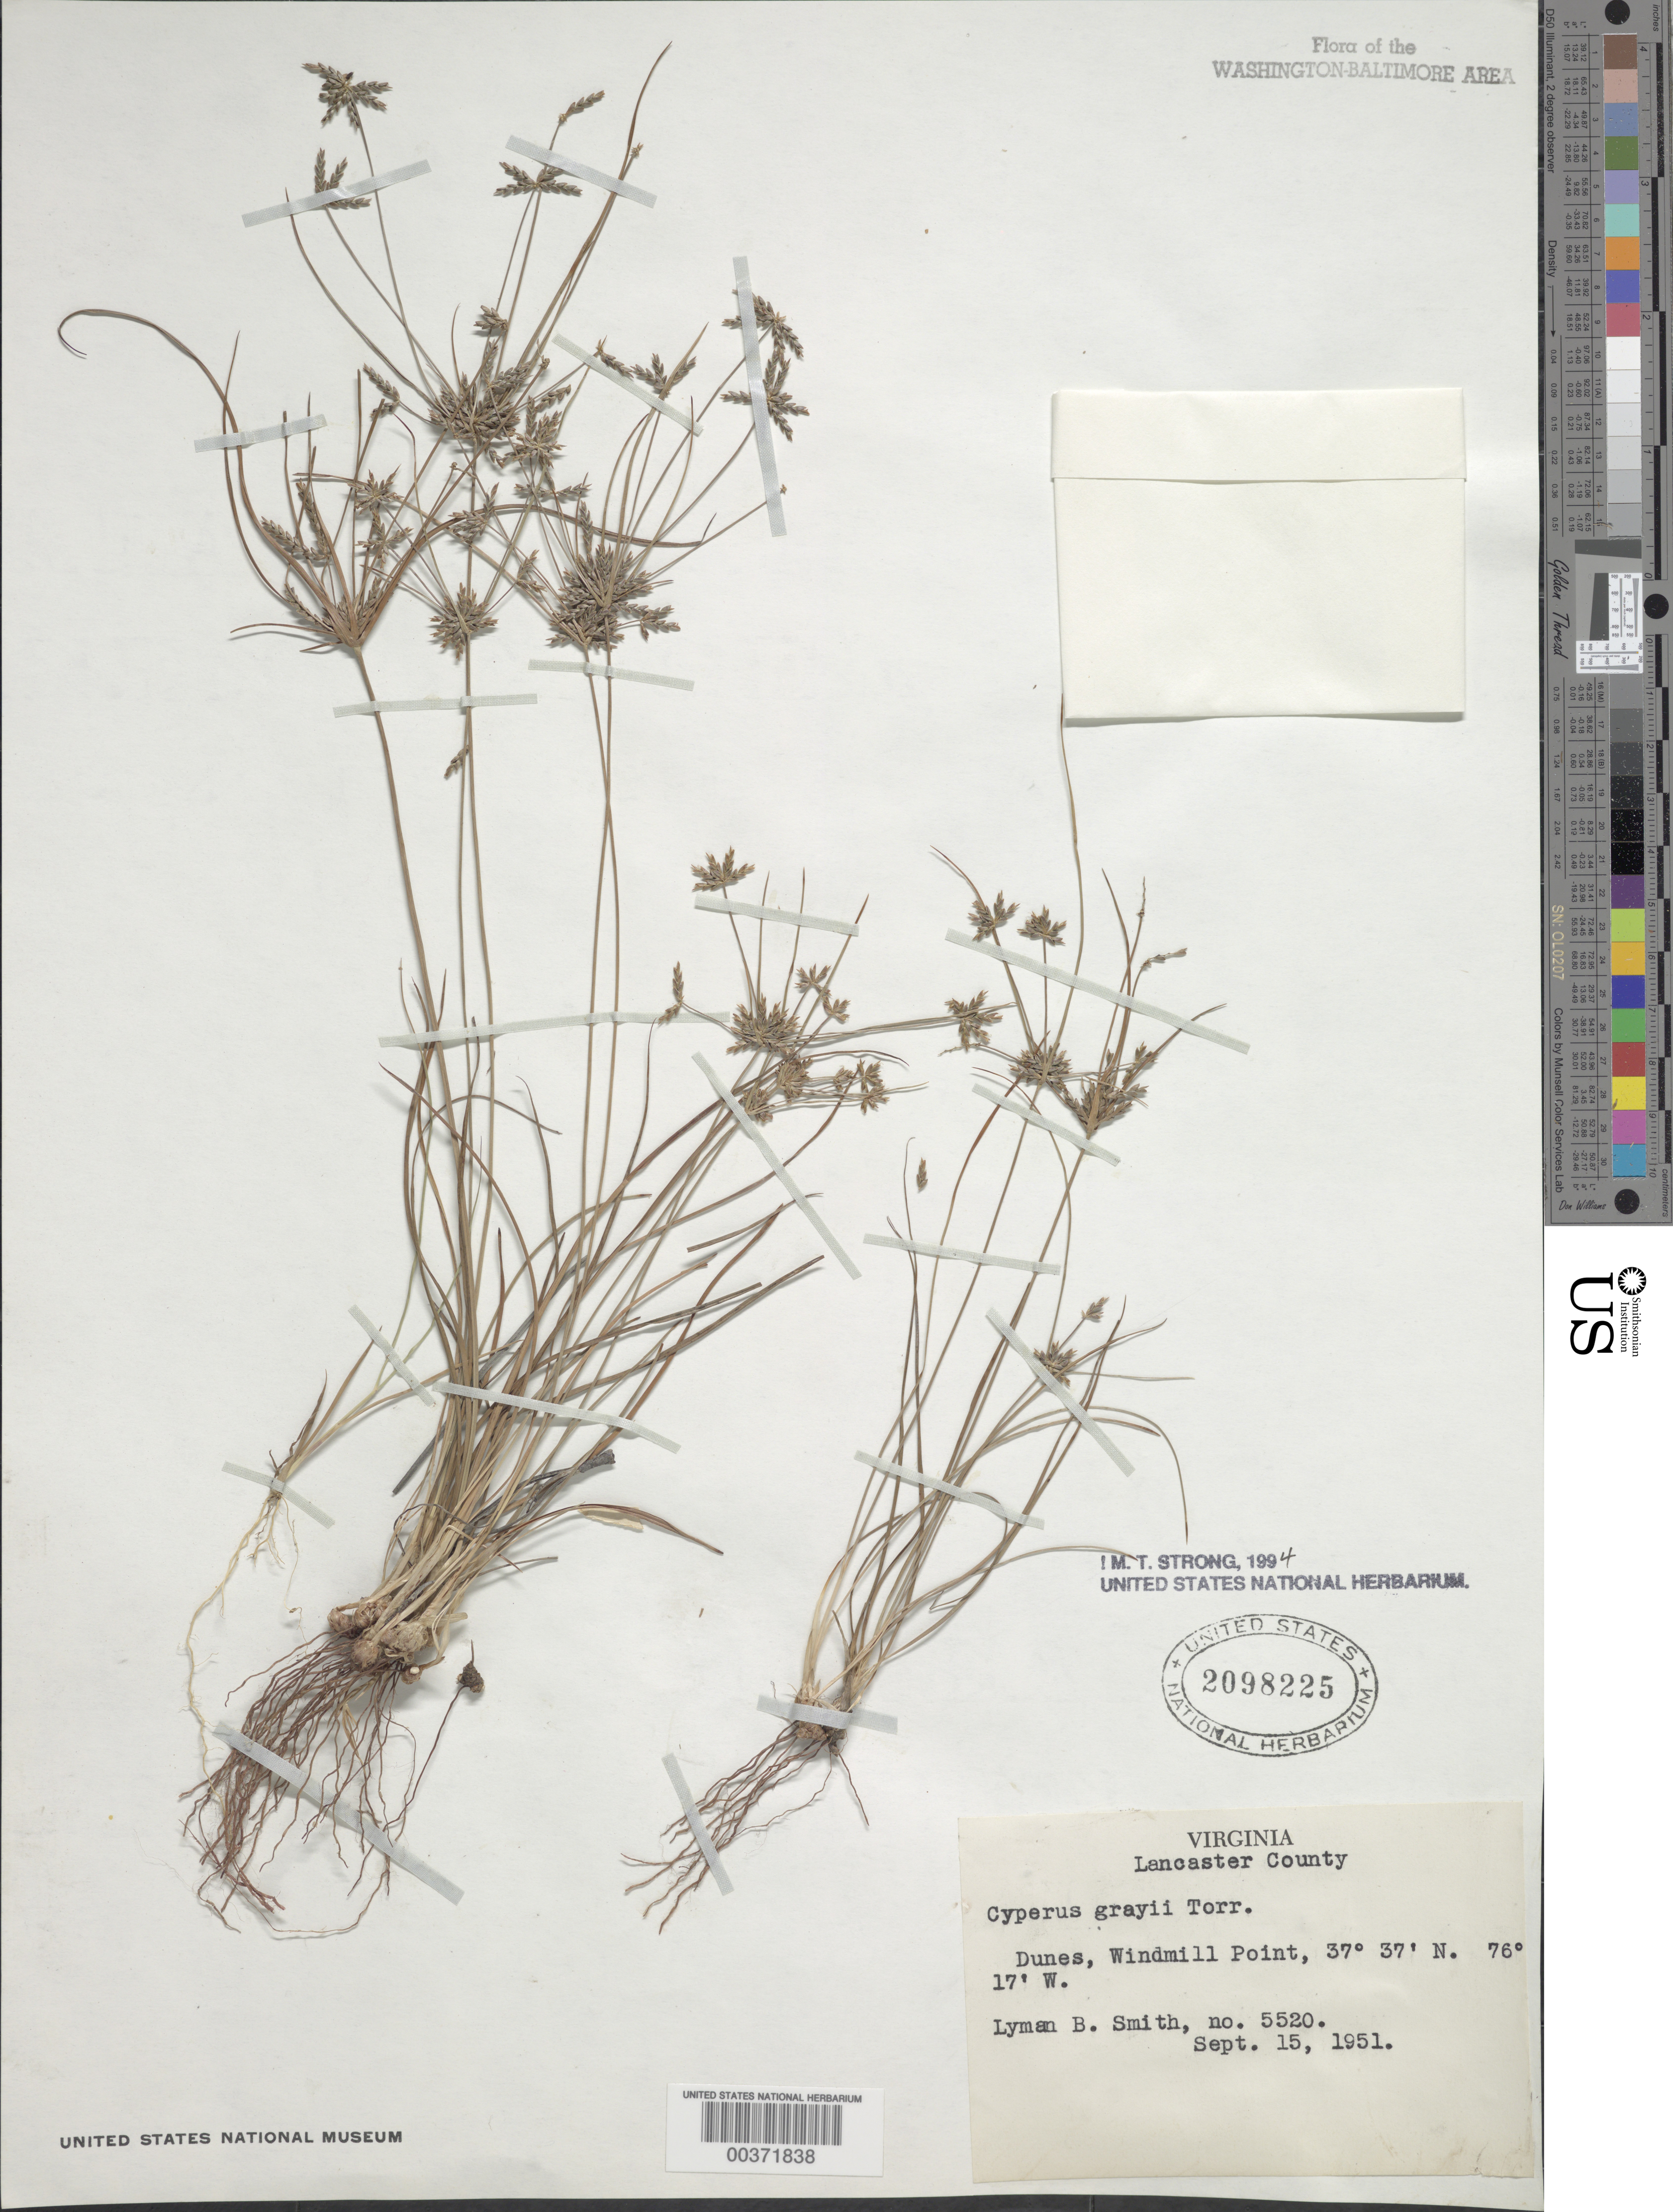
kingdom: Plantae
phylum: Tracheophyta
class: Liliopsida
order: Poales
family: Cyperaceae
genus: Cyperus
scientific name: Cyperus grayi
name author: Torr.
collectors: L. Smith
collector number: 5520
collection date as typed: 15 Sep 1951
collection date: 1951-09-15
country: United States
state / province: Virginia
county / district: Lancaster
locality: Windmill Point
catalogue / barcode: US 2098225